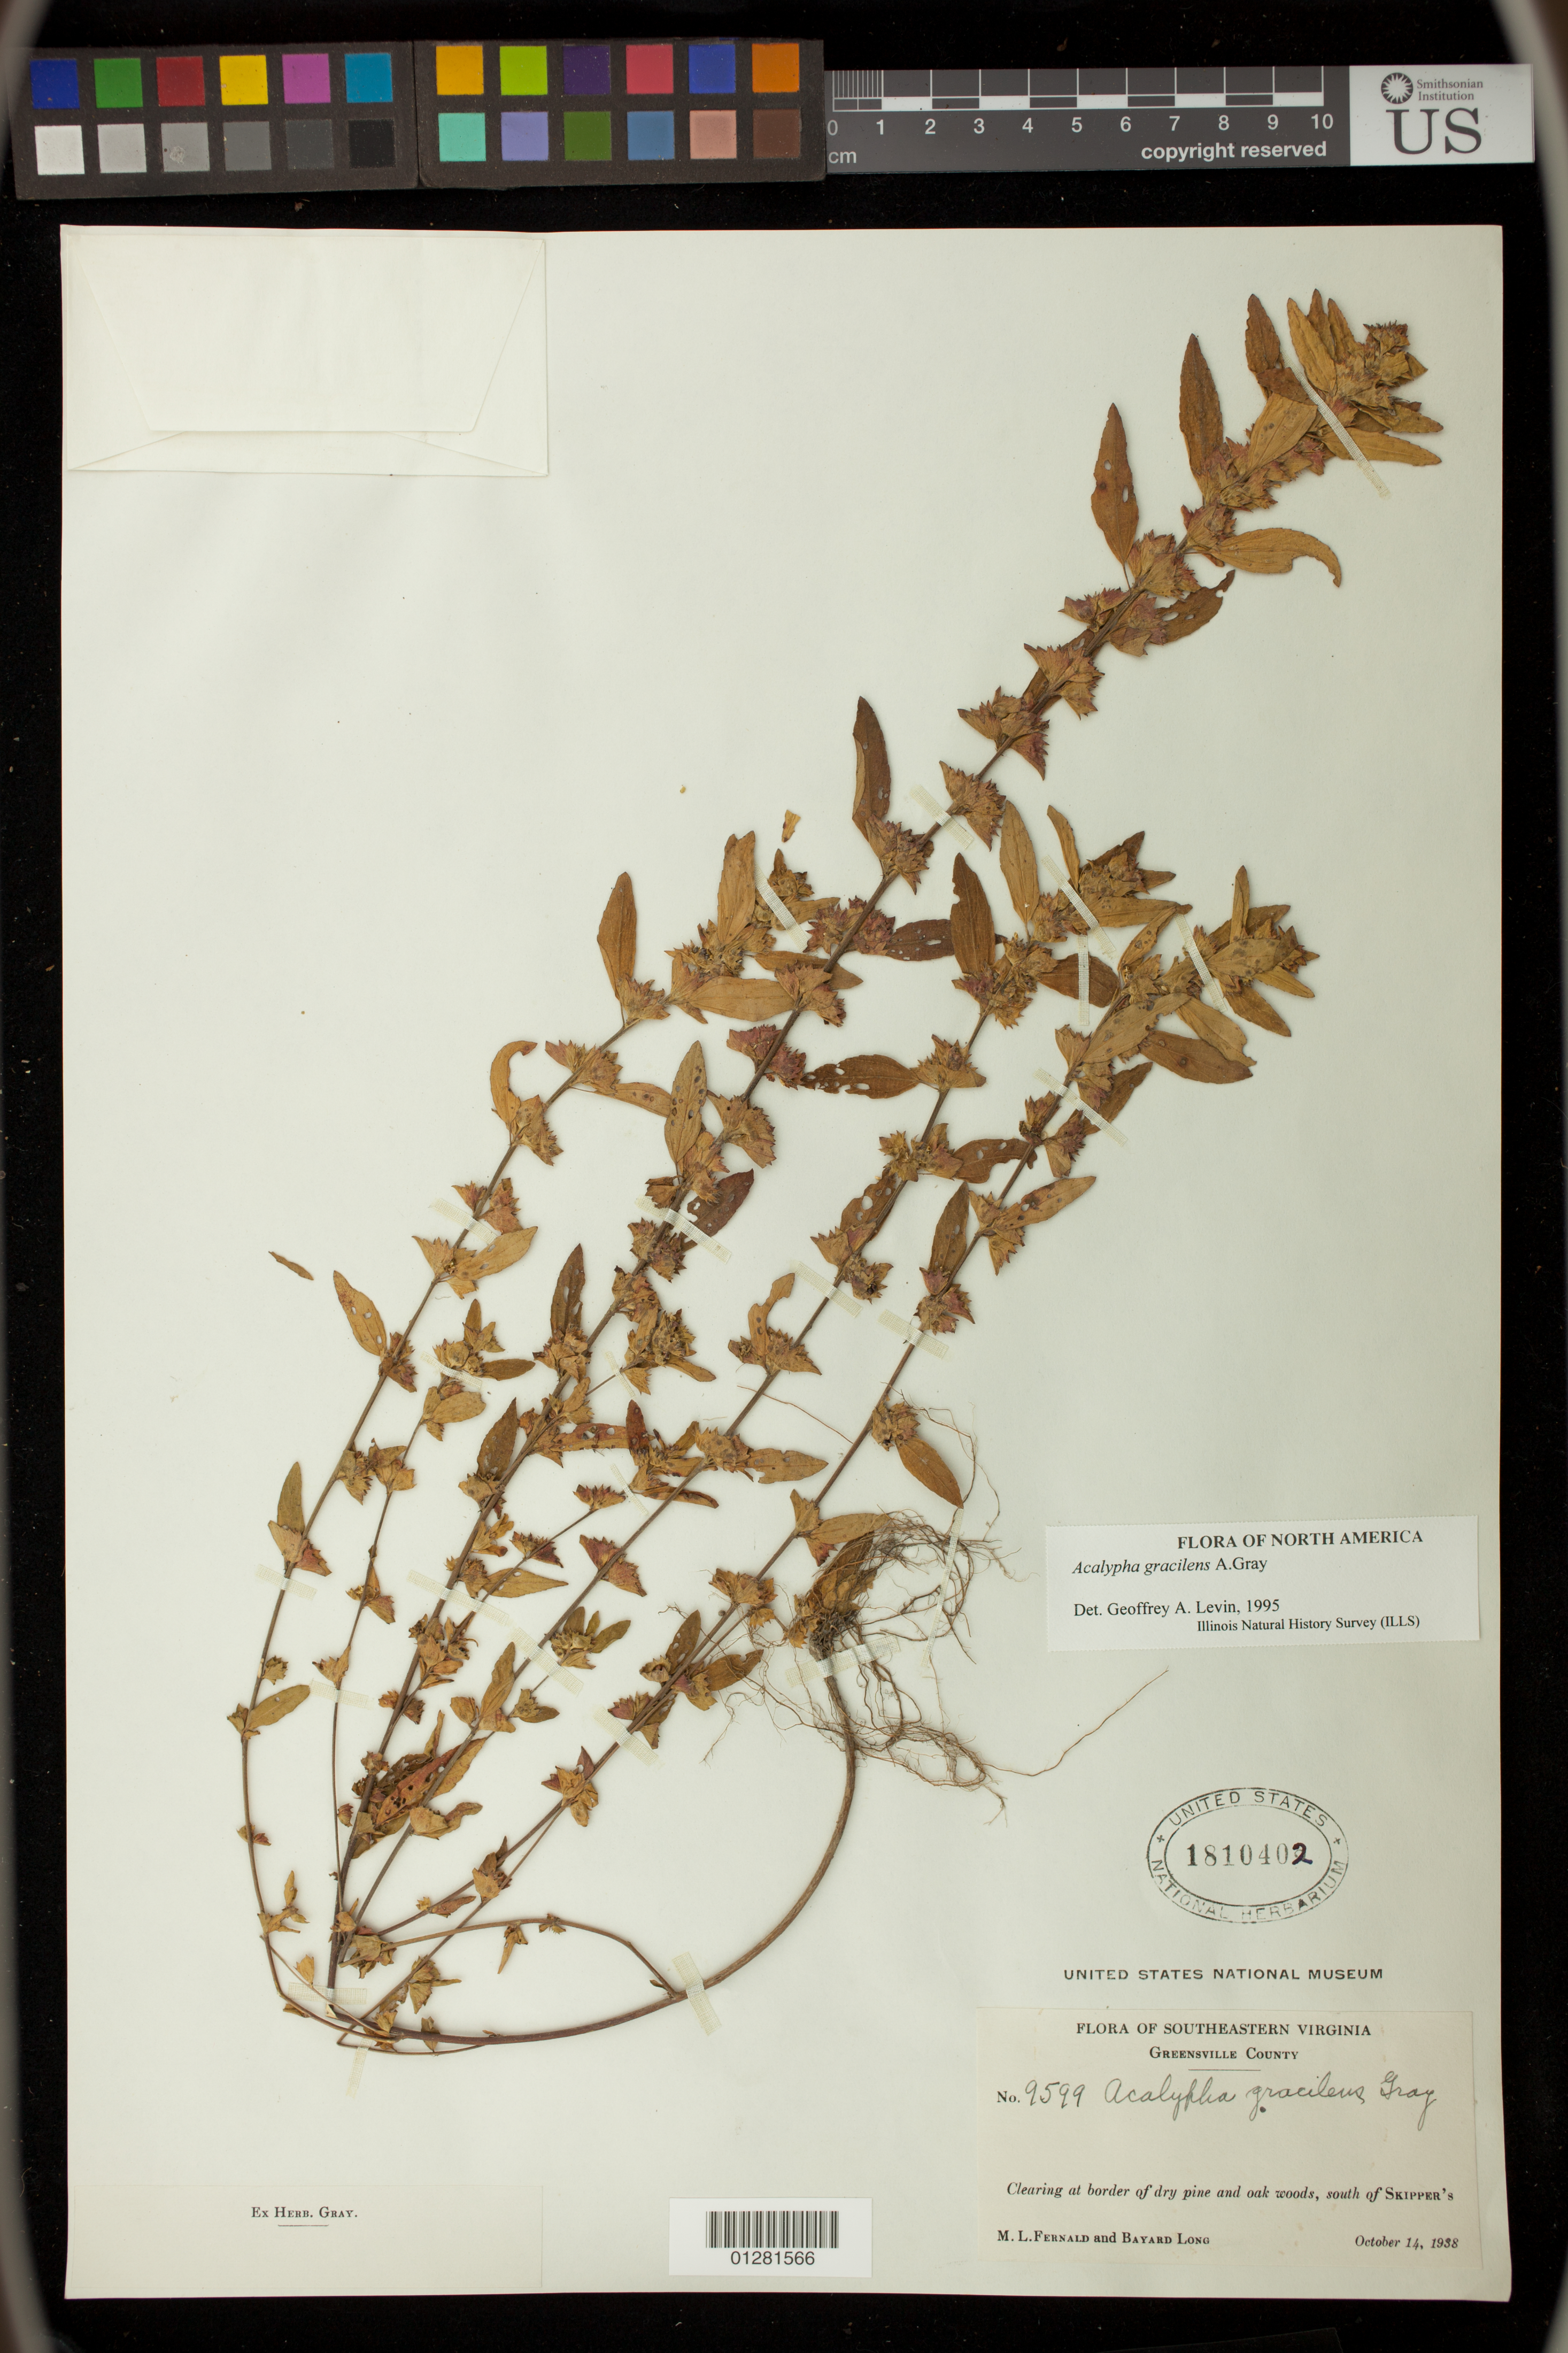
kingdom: Plantae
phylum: Tracheophyta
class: Magnoliopsida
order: Malpighiales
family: Euphorbiaceae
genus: Acalypha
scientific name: Acalypha gracilens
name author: A. Gray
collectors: M. L. Fernald & B. Long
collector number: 9599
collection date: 1938-10-14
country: United States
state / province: Virginia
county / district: Greensville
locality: South of Skipper's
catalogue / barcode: US 1810402